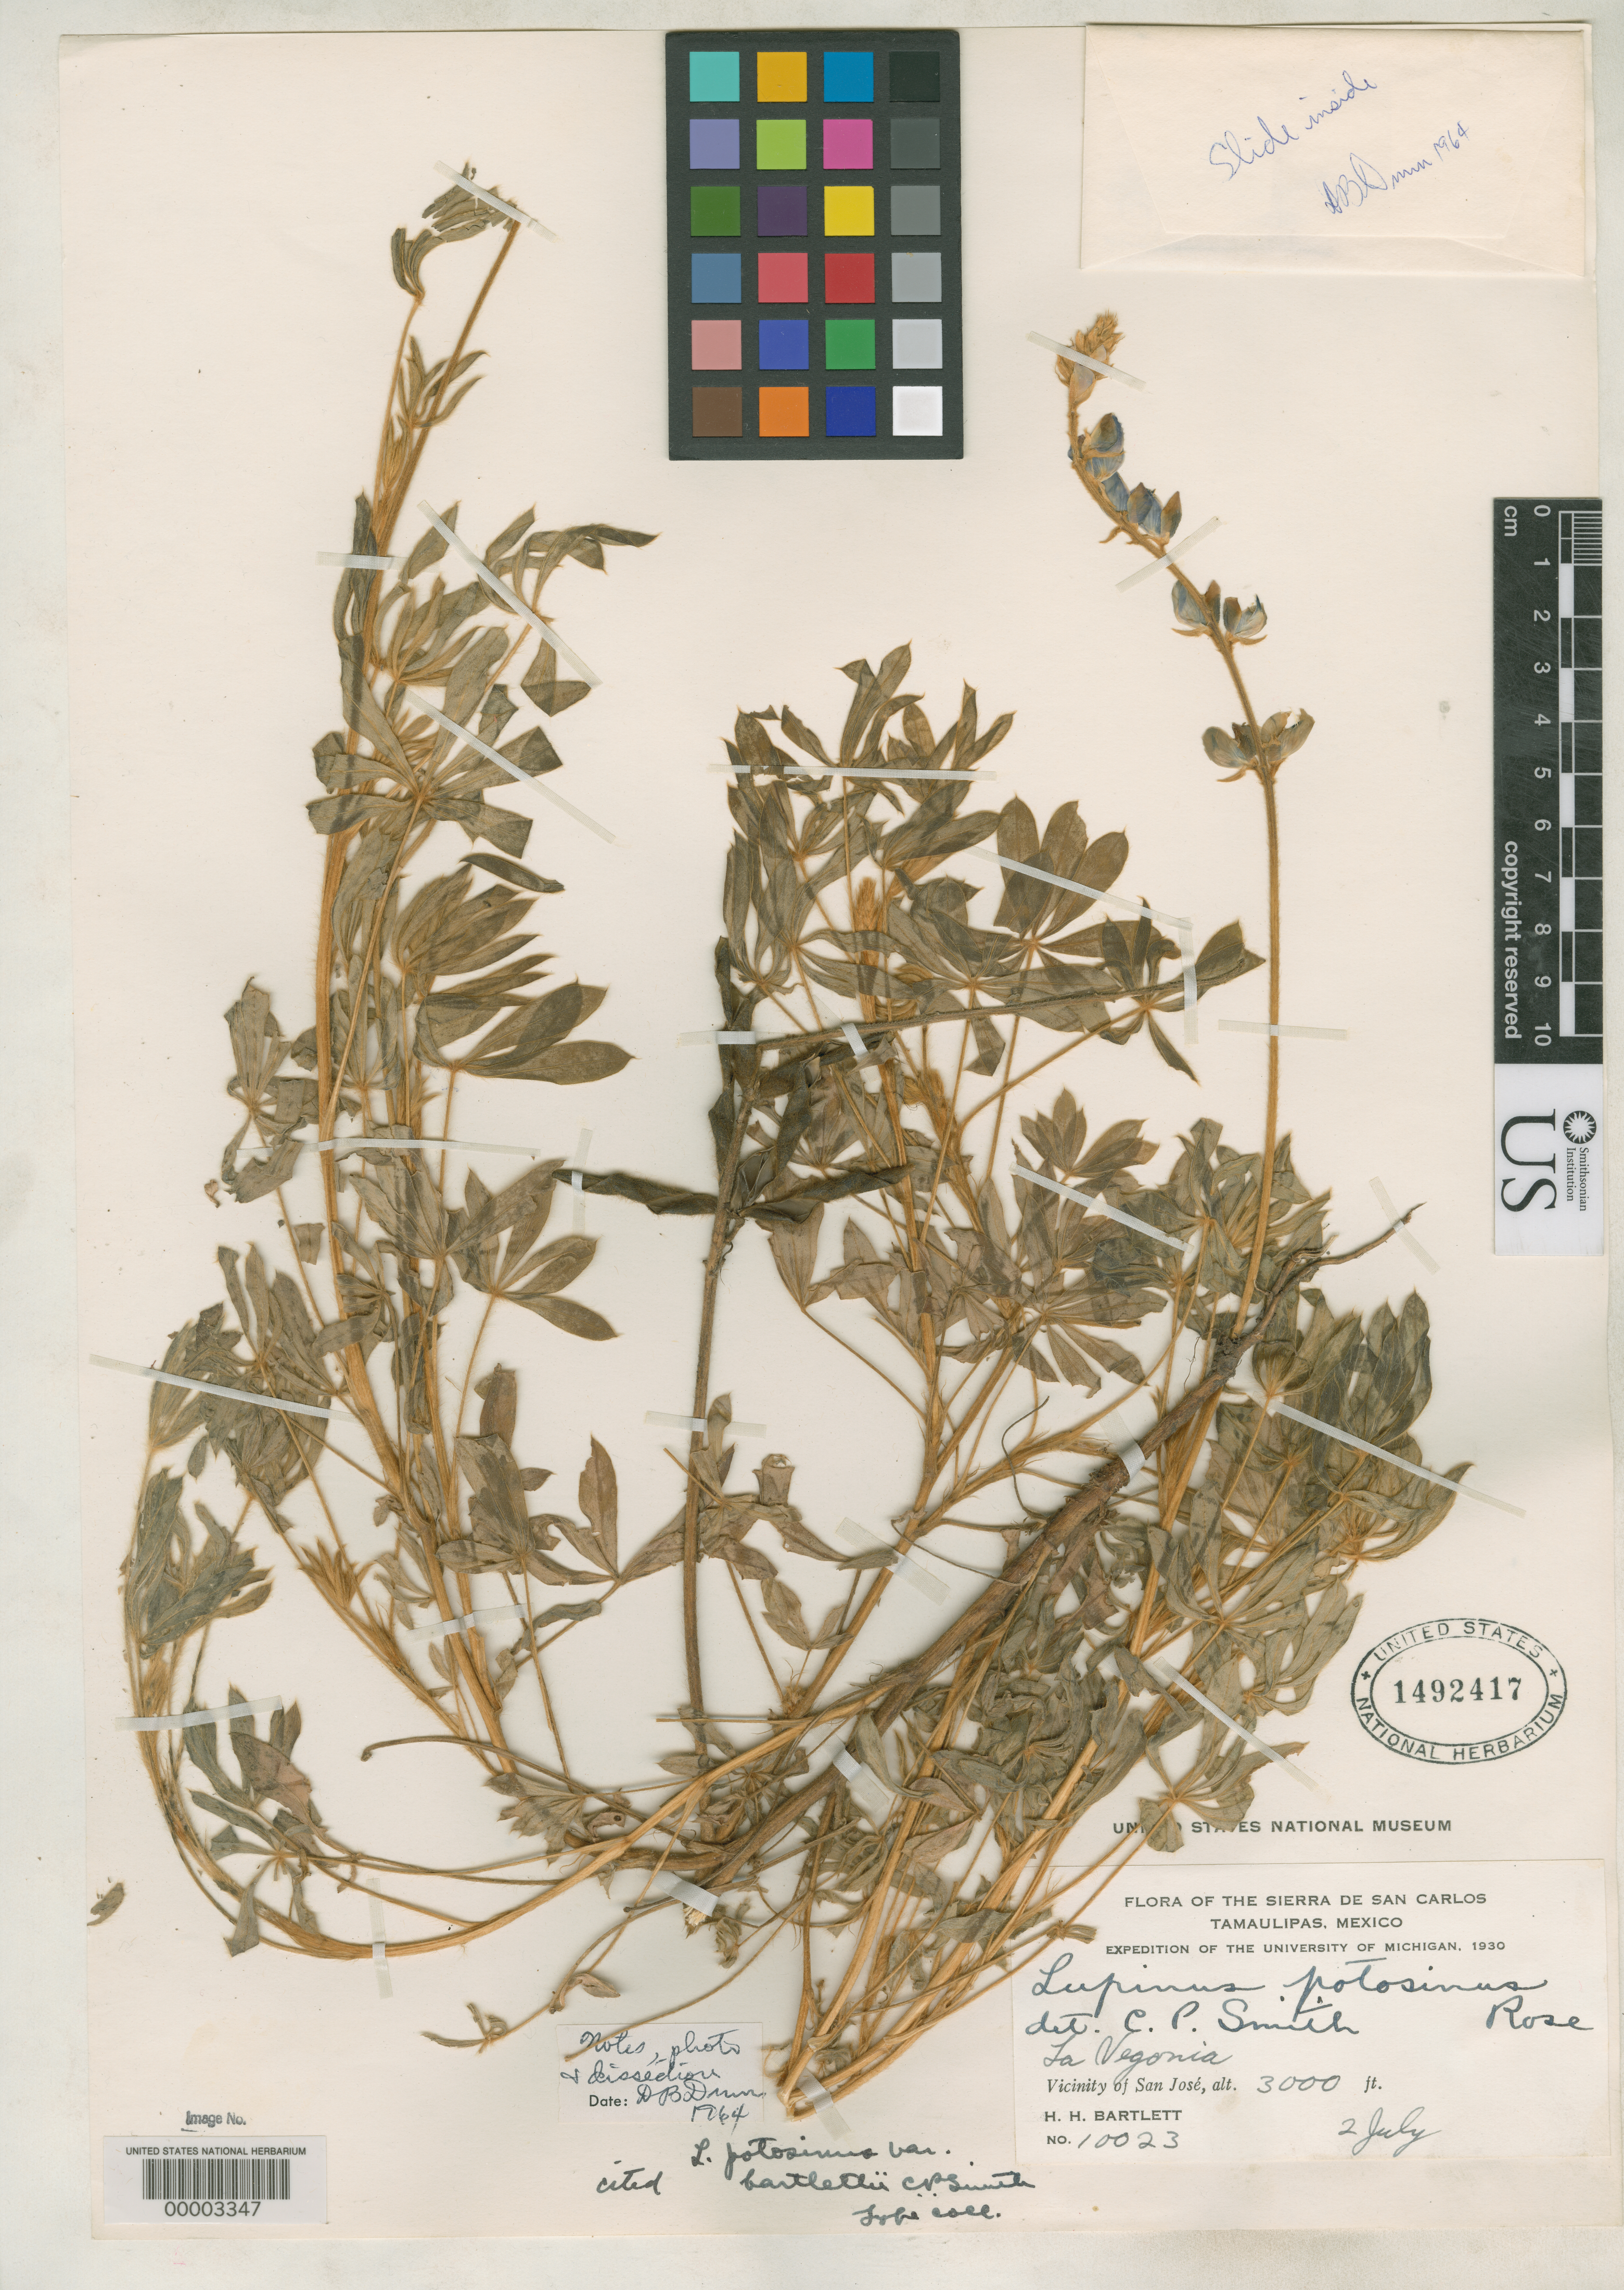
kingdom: Plantae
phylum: Tracheophyta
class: Magnoliopsida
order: Fabales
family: Fabaceae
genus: Lupinus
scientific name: Lupinus potosinus var. bartlettii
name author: C.P. Sm.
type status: Isotype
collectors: H. H. Bartlett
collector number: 10023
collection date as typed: Jul 1930 to -- Aug 1930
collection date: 1930-07/1930-08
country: Mexico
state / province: Tamaulipas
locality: La Vegonia, San Jose vicinity, Sierra de San Carlos.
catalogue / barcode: US 1492417